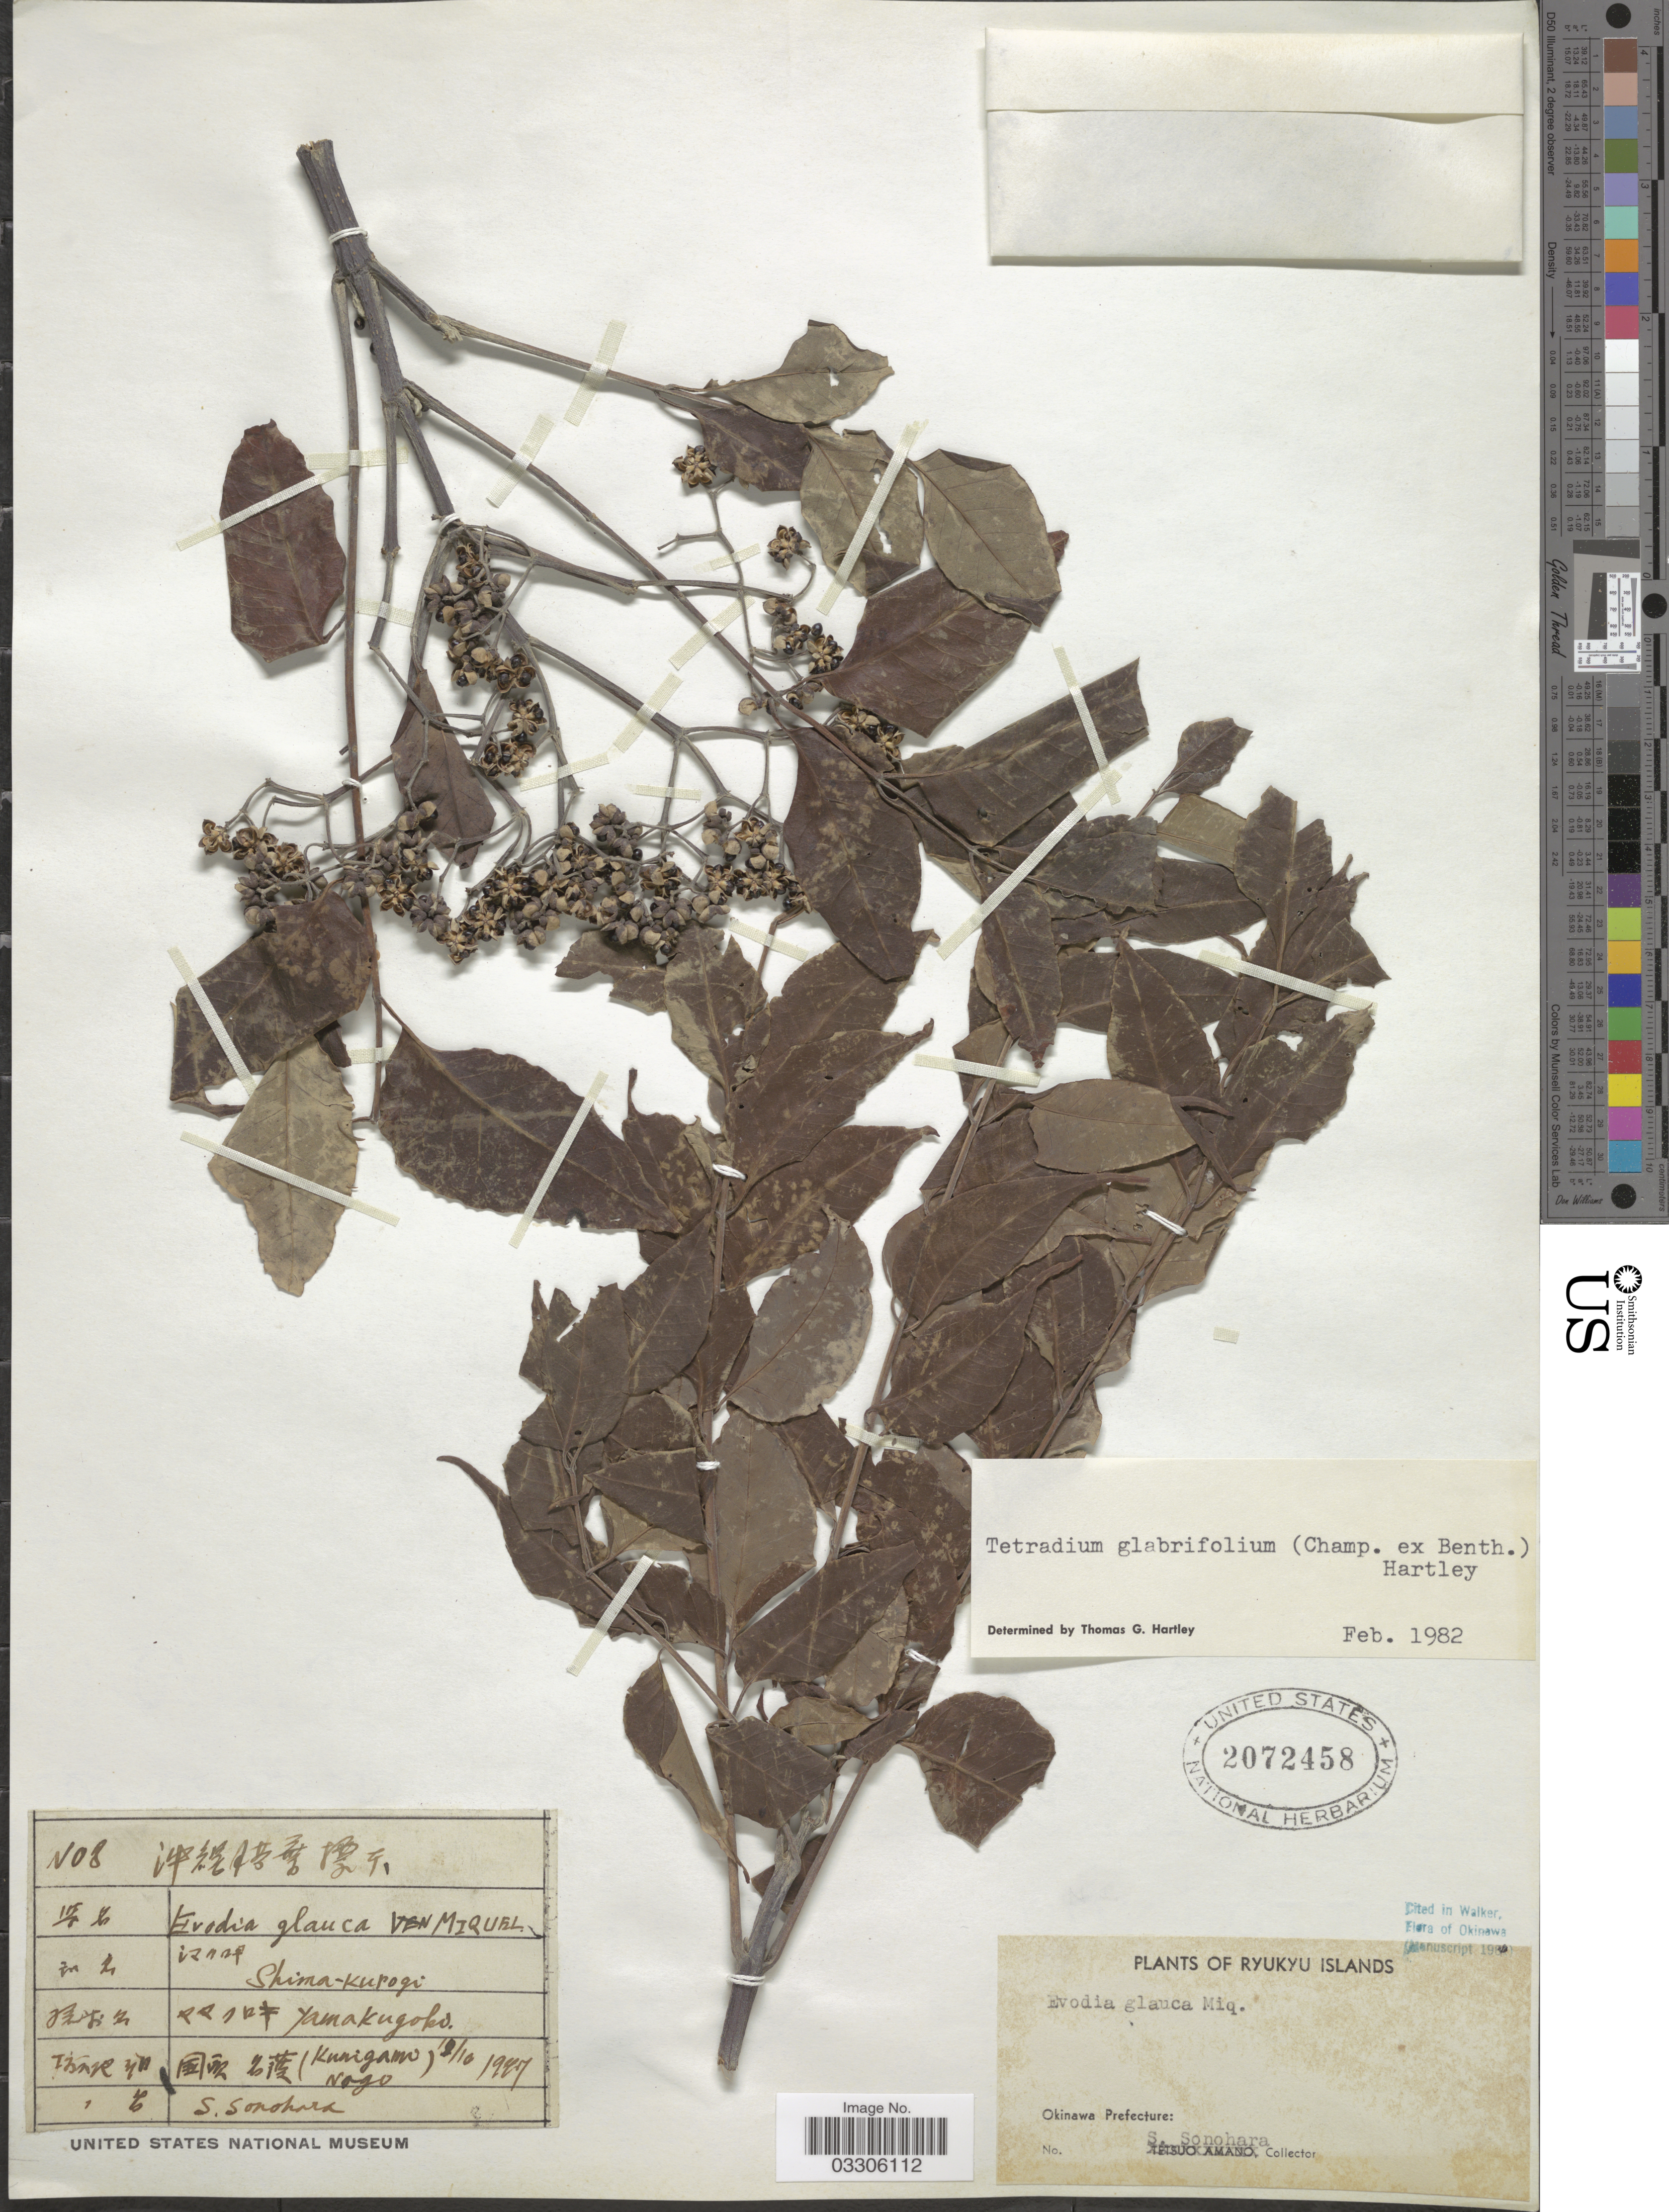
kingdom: Plantae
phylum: Tracheophyta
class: Magnoliopsida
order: Sapindales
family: Rutaceae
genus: Tetradium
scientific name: Tetradium glabrifolium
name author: (Champ. ex Benth.) T.G. Hartley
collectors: S. Sonohara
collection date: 1947-10-01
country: Japan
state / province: Okinawa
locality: Ryukyu Islands. Okinawa Prefecture. (Kunigamii Nago).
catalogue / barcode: US 2072458